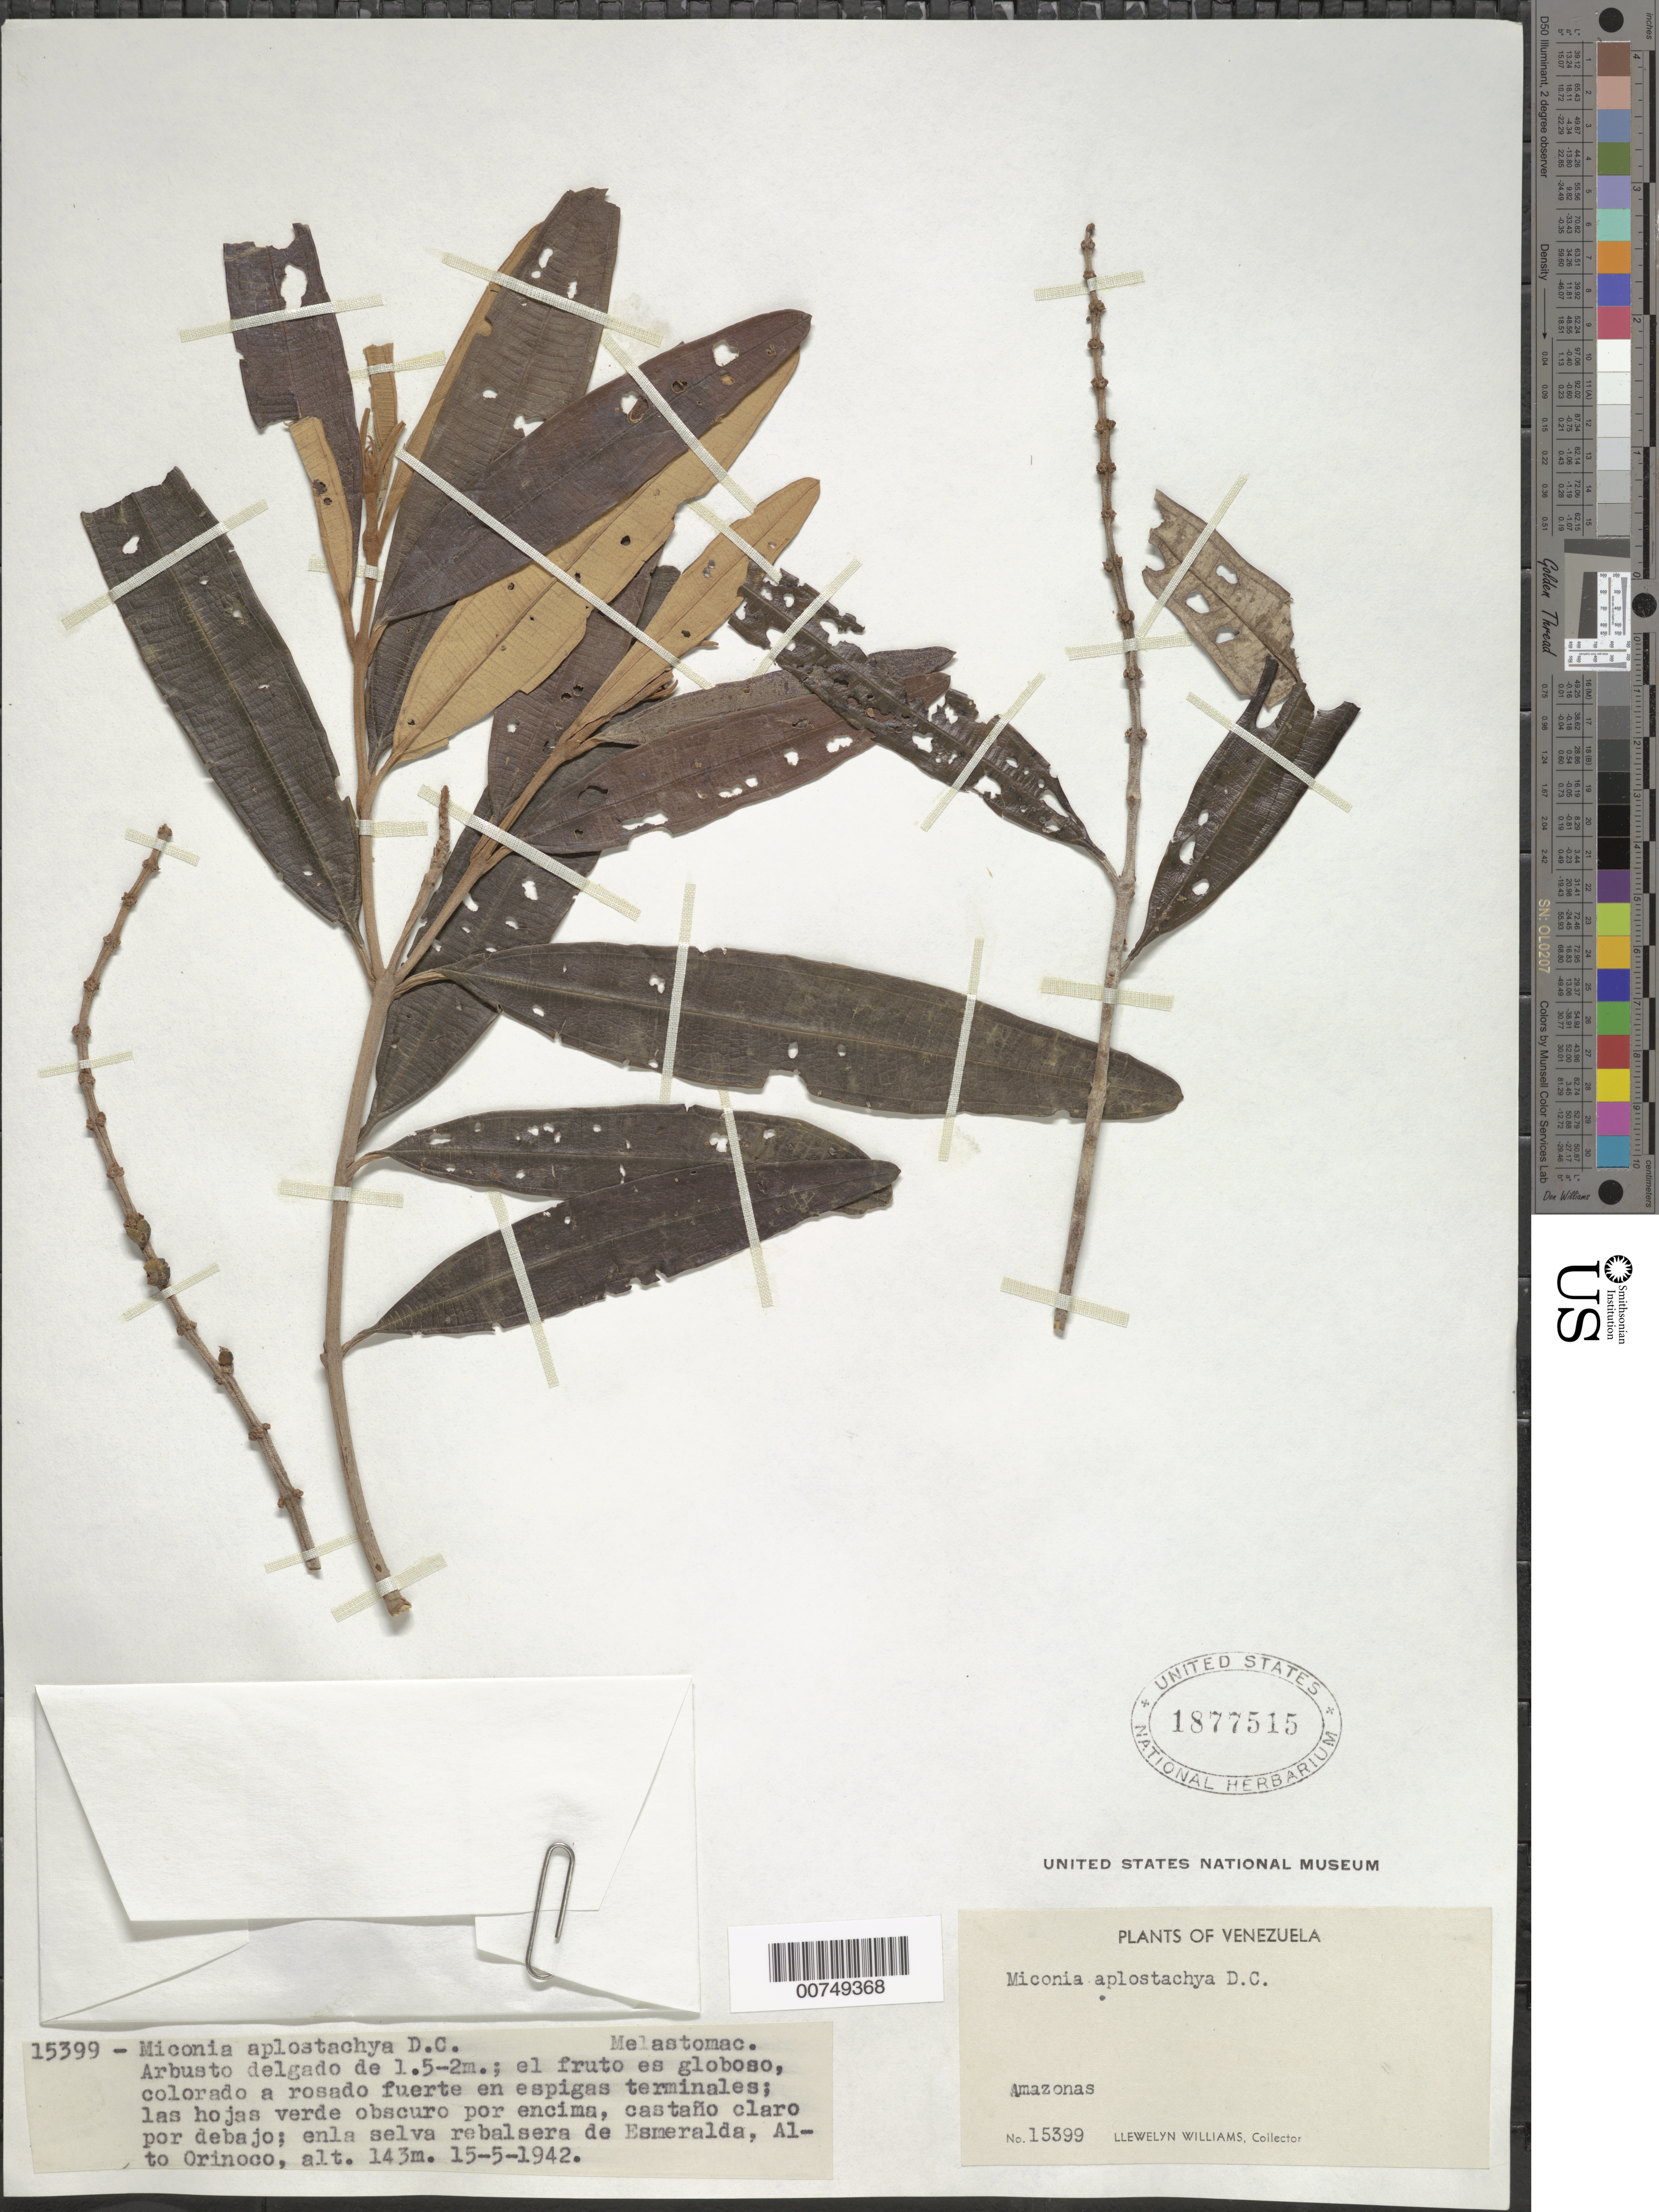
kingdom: Plantae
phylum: Tracheophyta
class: Magnoliopsida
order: Myrtales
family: Melastomataceae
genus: Miconia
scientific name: Miconia aplostachya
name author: (Bonpl.) DC.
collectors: Ll. Williams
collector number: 15399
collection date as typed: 15-May-42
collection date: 1942-05-15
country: Venezuela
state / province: Amazonas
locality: Esmeralda, Alto Orinoco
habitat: Selva rebalsera de Esmeralda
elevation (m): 143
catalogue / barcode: US 1877515